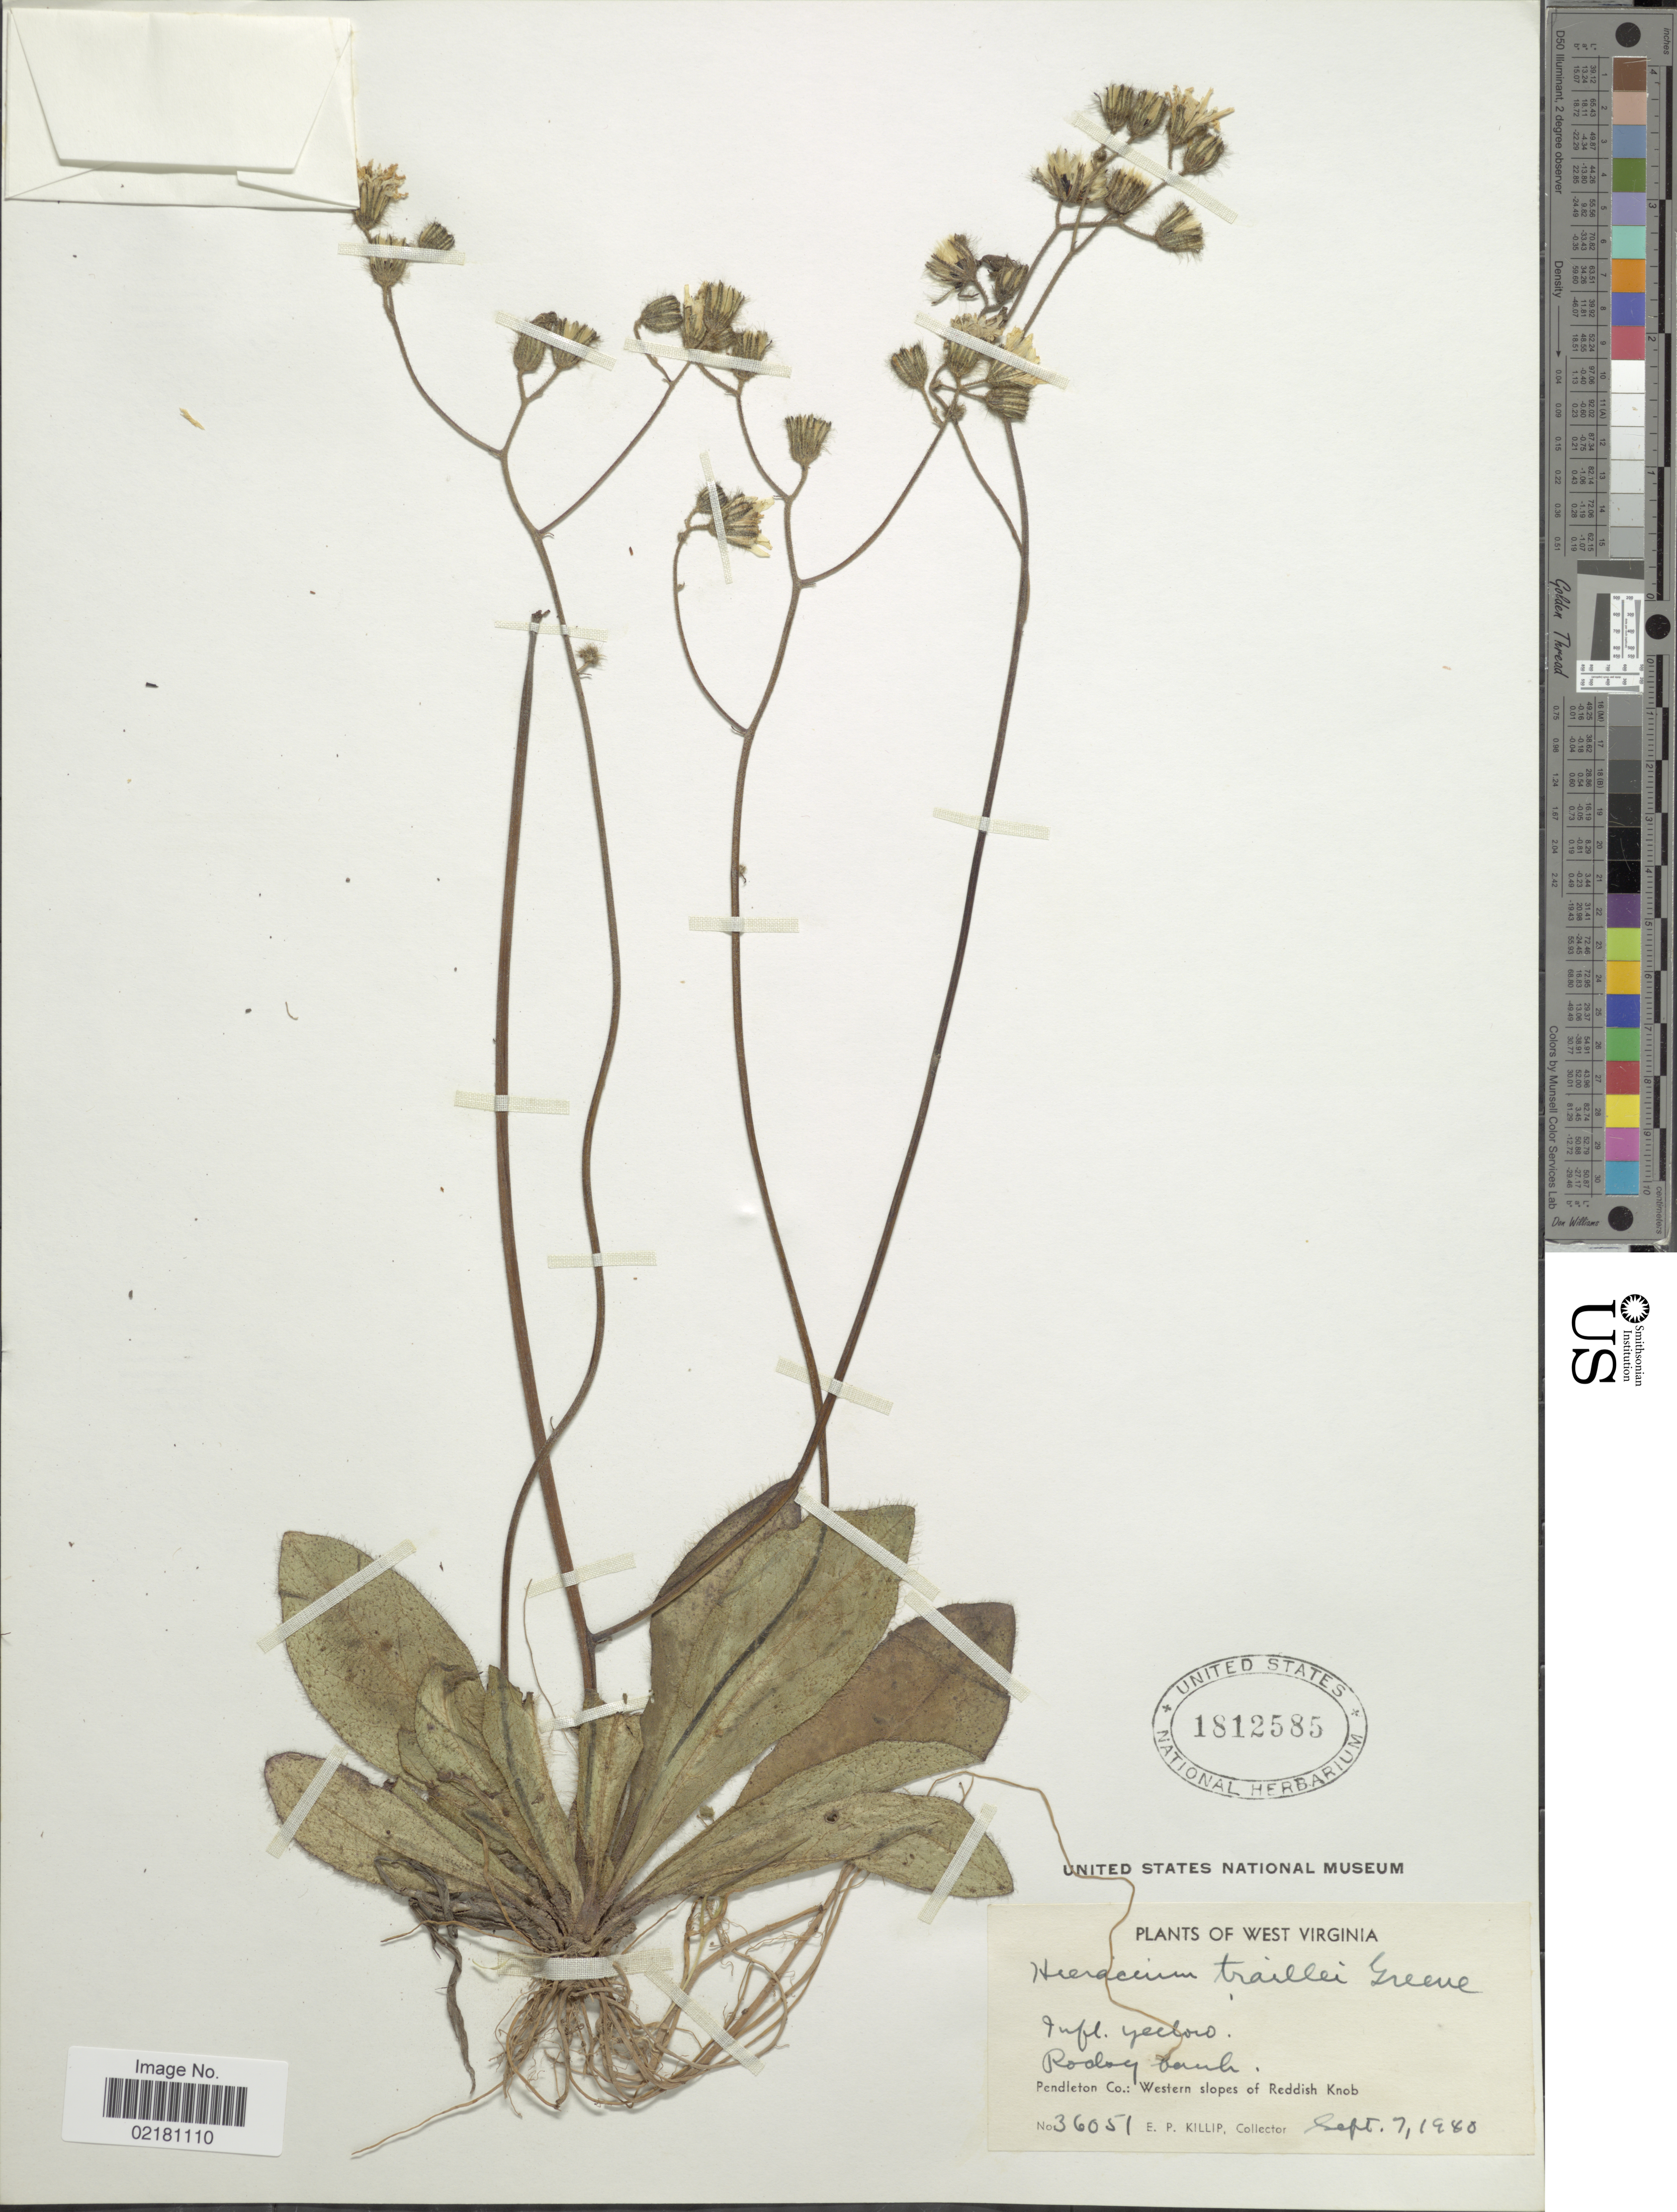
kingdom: Plantae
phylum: Tracheophyta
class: Magnoliopsida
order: Asterales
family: Asteraceae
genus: Hieracium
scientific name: Hieracium traillii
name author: Greene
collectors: E. P. Killip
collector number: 36051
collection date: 1980-09-07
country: United States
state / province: West Virginia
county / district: Pendleton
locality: Pendleton Co.: Western slopes of Reddish Knob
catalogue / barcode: US 1812585